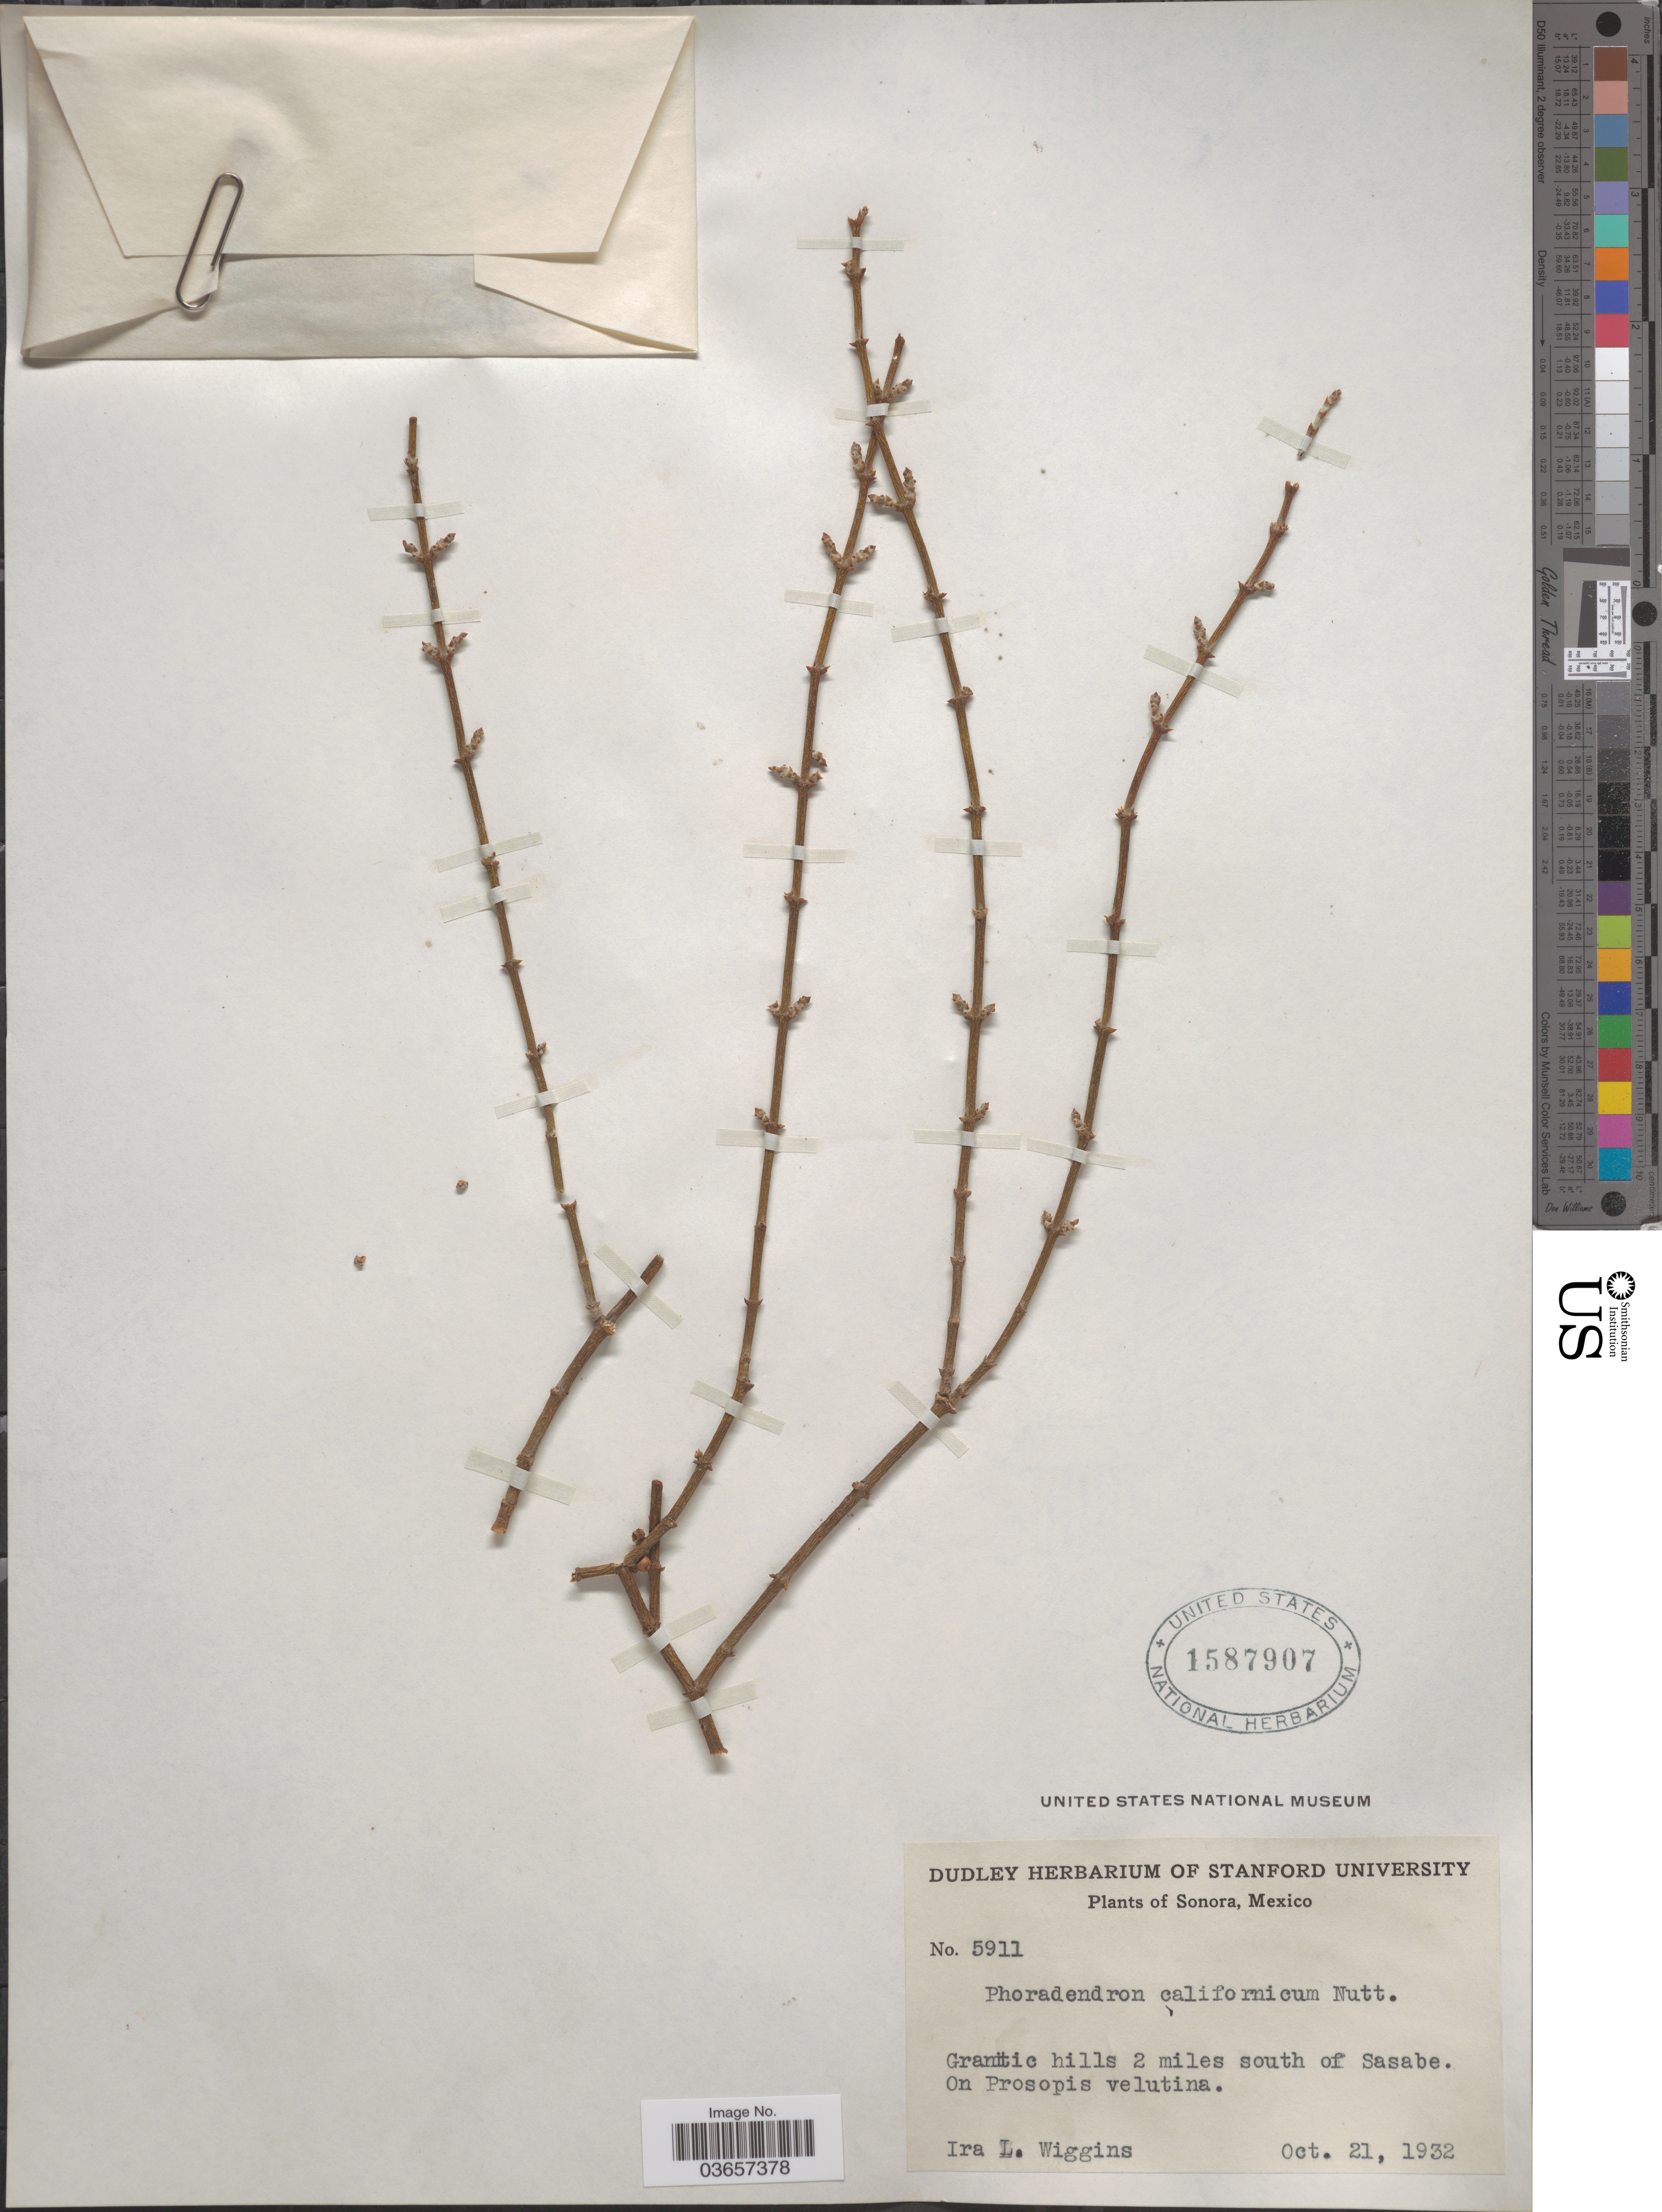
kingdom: Plantae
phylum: Tracheophyta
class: Magnoliopsida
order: Santalales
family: Viscaceae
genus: Phoradendron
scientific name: Phoradendron californicum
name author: Nutt.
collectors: I. L. Wiggins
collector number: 5911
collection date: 1932-10-21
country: Mexico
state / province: Sonora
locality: Granitic hills 2 miles south of Sasabe.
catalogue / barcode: US 1587907